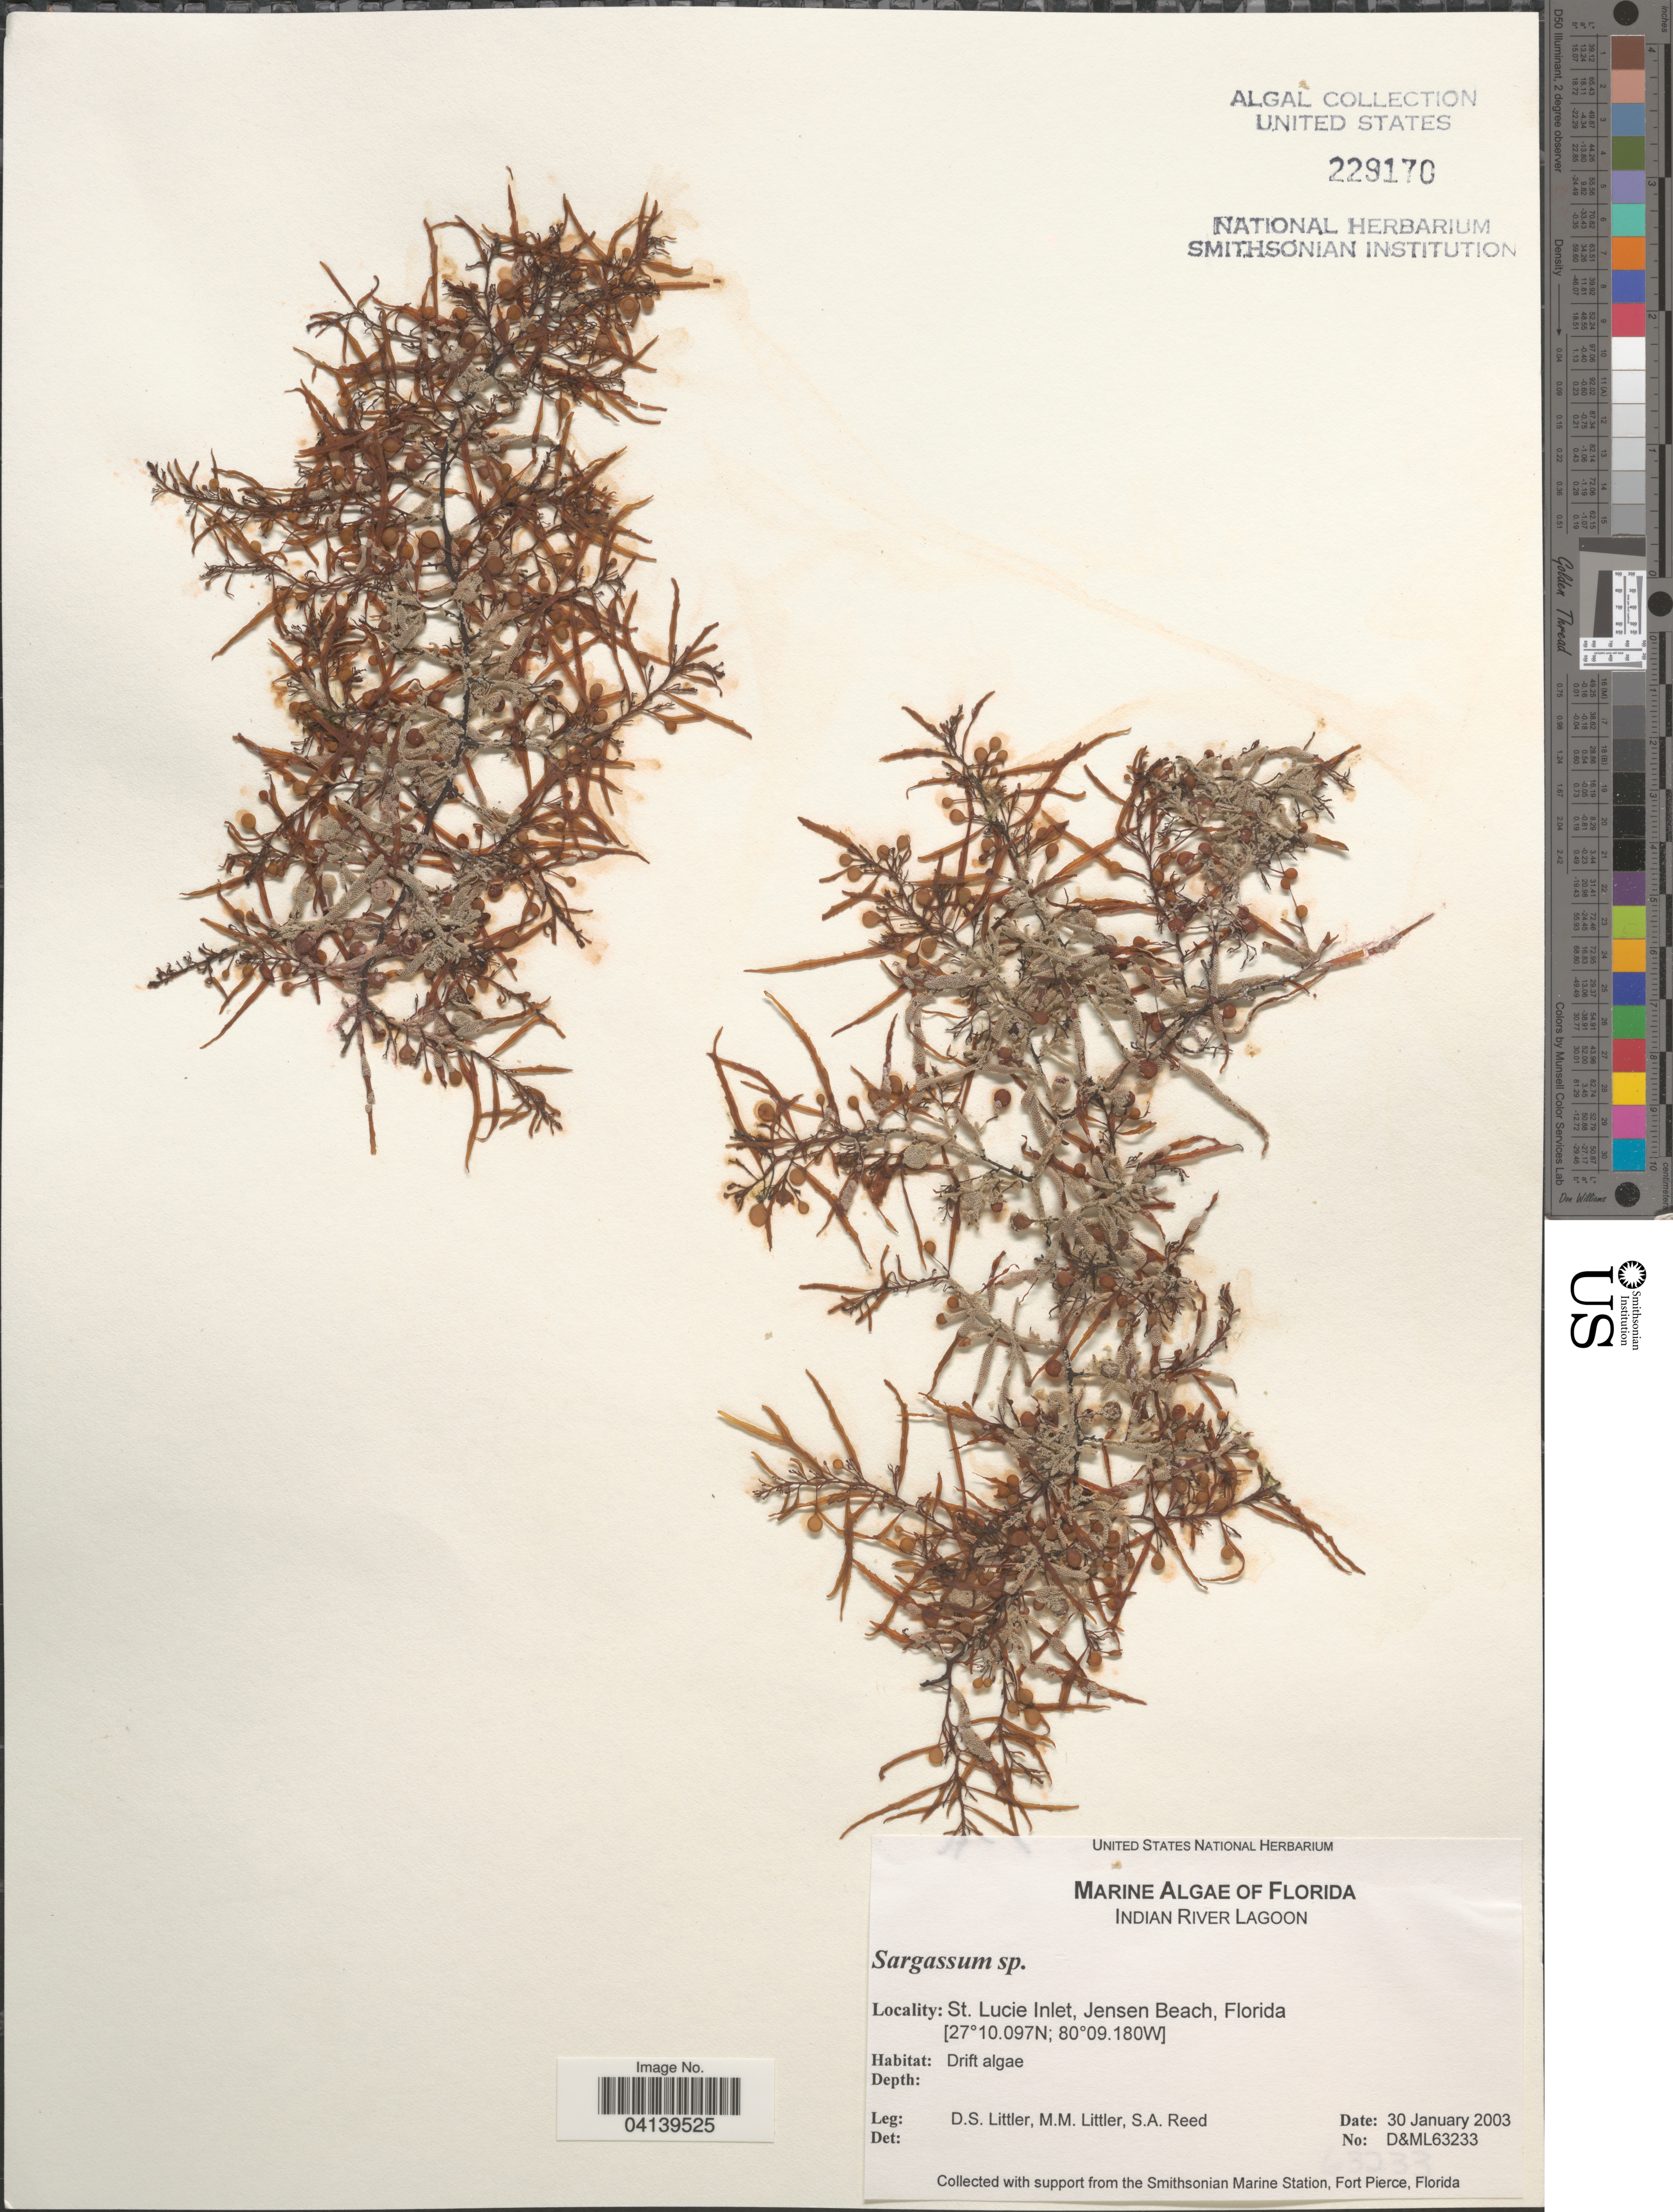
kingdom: Chromista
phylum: Ochrophyta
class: Phaeophyceae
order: Fucales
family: Sargassaceae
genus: Sargassum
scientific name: Sargassum sp.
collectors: D. S. Littler & S. Reed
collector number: D&ML63233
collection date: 2003-01-30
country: United States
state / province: Florida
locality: Indian River Lagoon. St. Lucie Inlet, Jensen Beach.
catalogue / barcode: US 229170